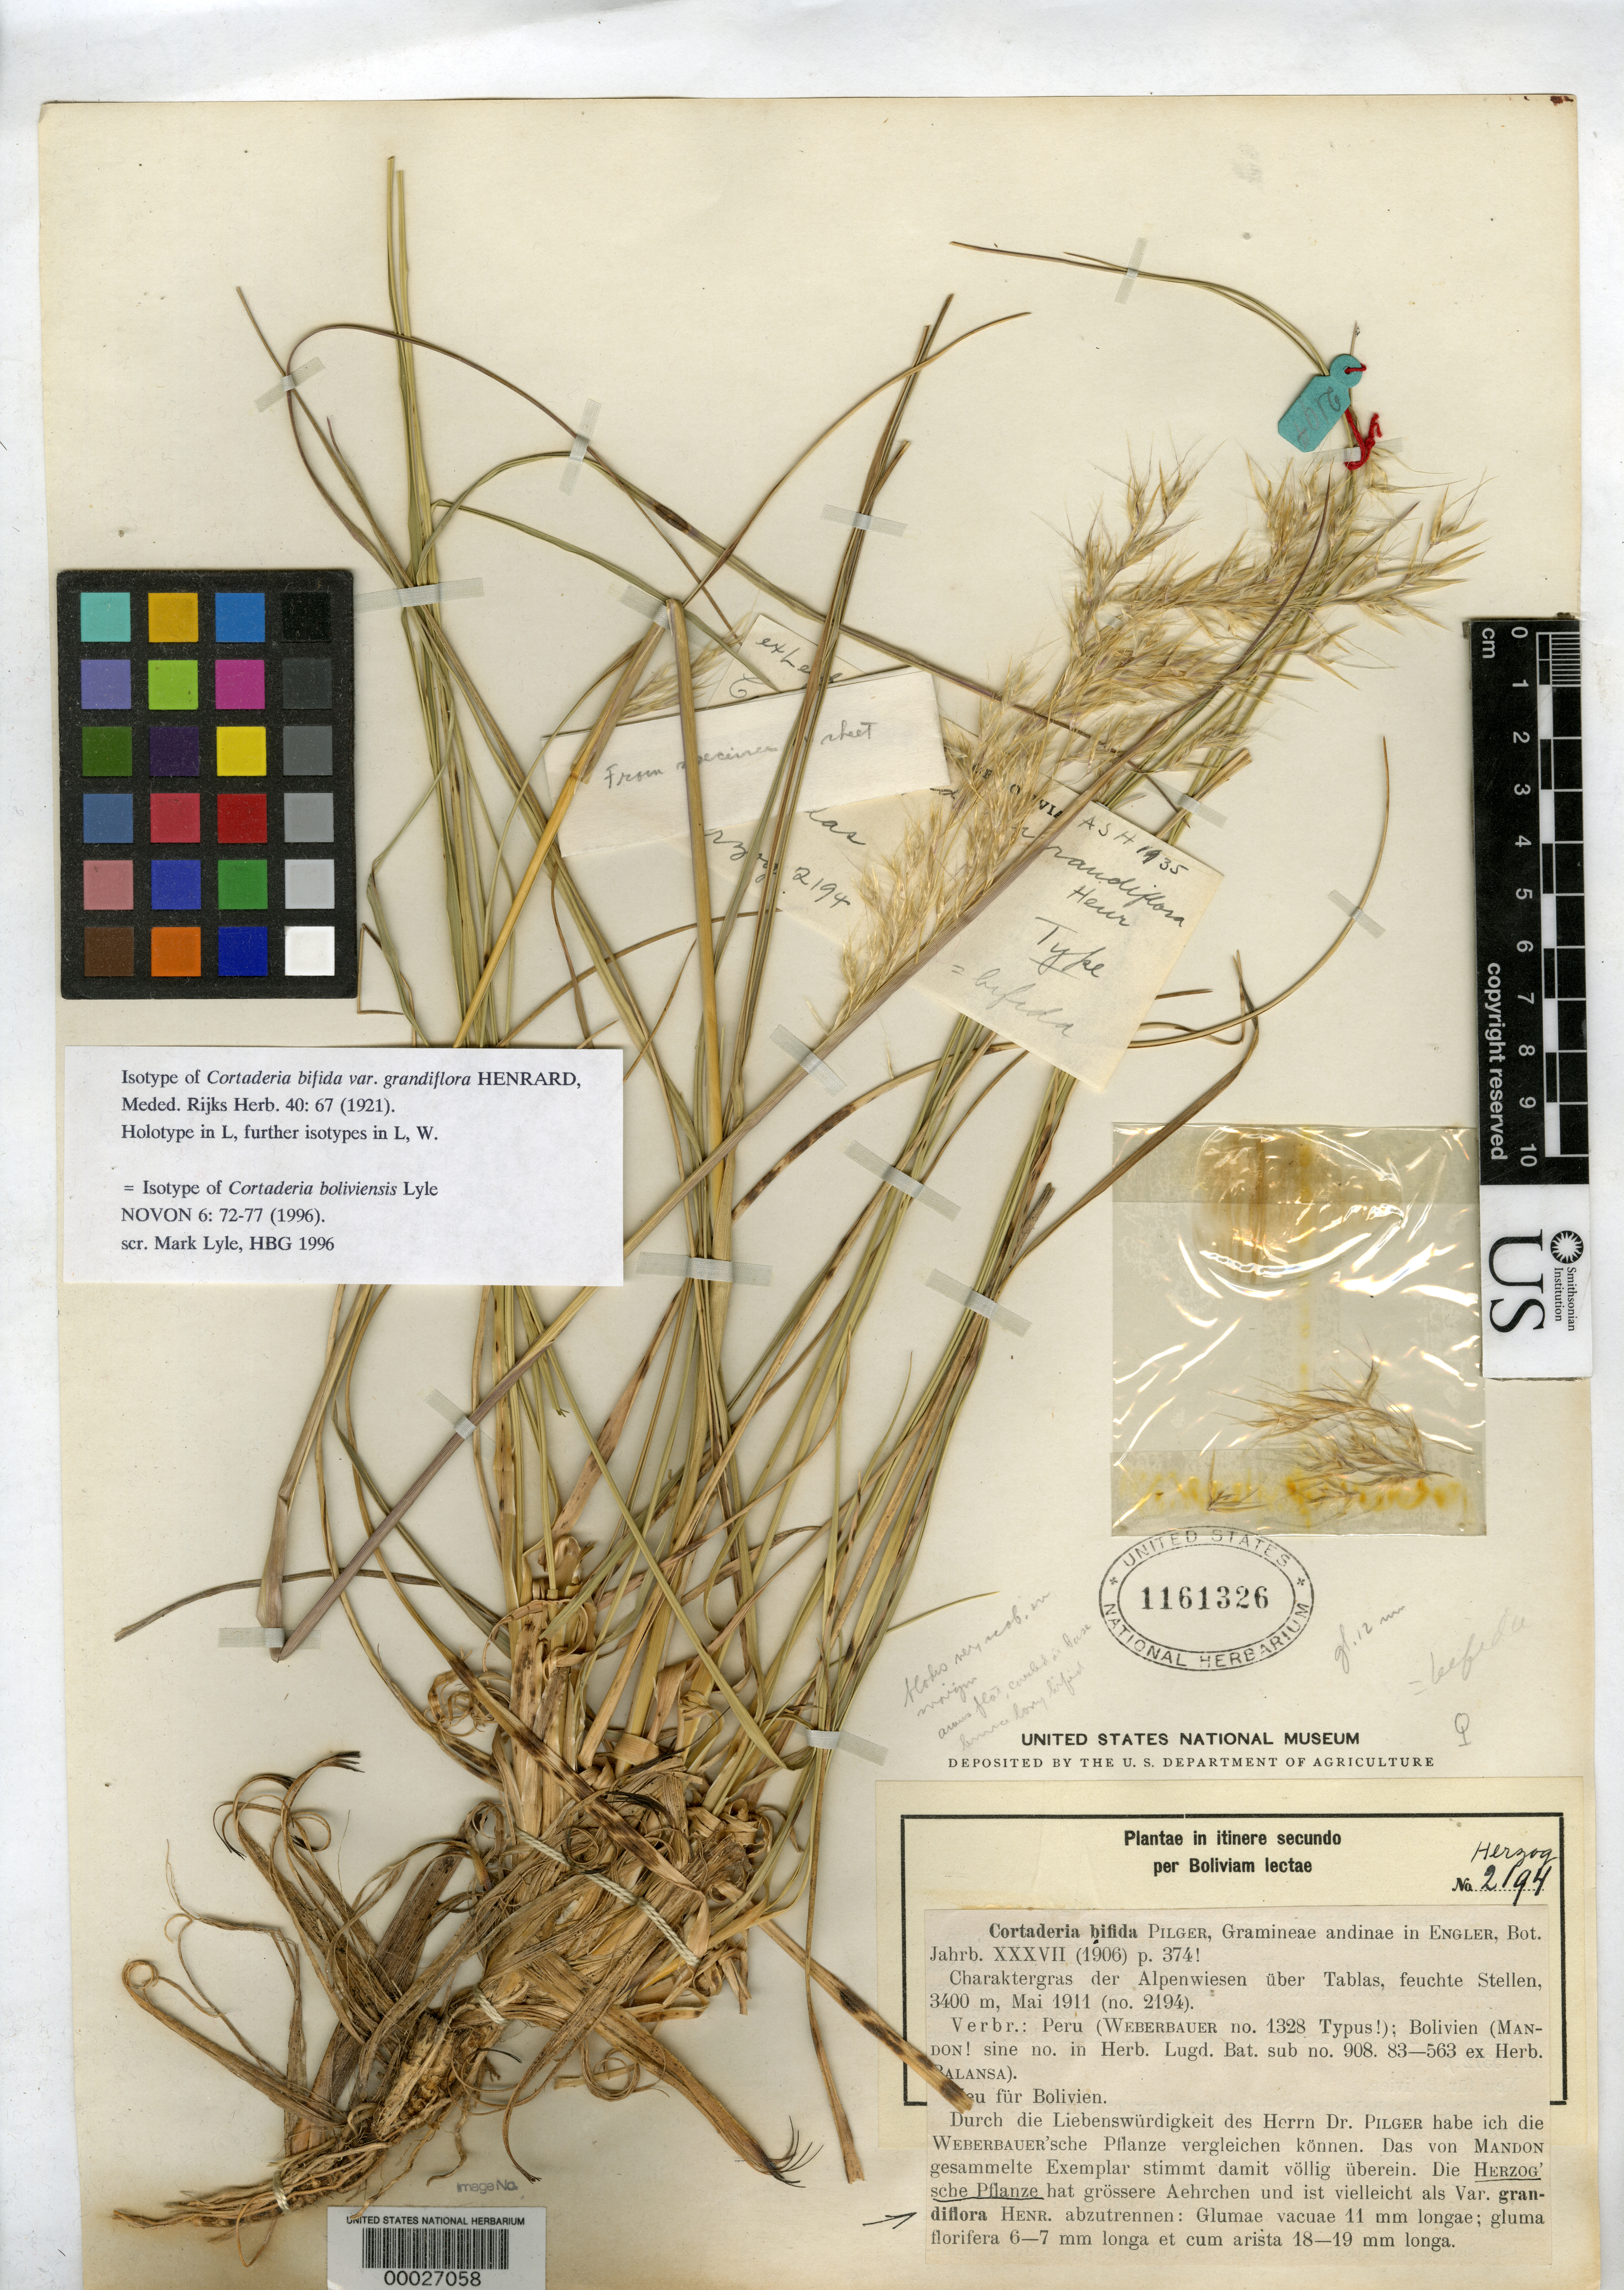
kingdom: Plantae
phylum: Tracheophyta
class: Liliopsida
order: Poales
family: Poaceae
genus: Cortaderia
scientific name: Cortaderia boliviensis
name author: Lyle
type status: Isotype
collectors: T. K. J. Herzog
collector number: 2194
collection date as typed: May 1911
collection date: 1911-05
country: Bolivia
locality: Charaktergras der Andenwiesen über Tablas, feuchte stellen. [Characteristic (?) grass strain of the Andes meadows over Tablas, damp places.].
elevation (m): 3400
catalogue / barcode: US 1161326-2